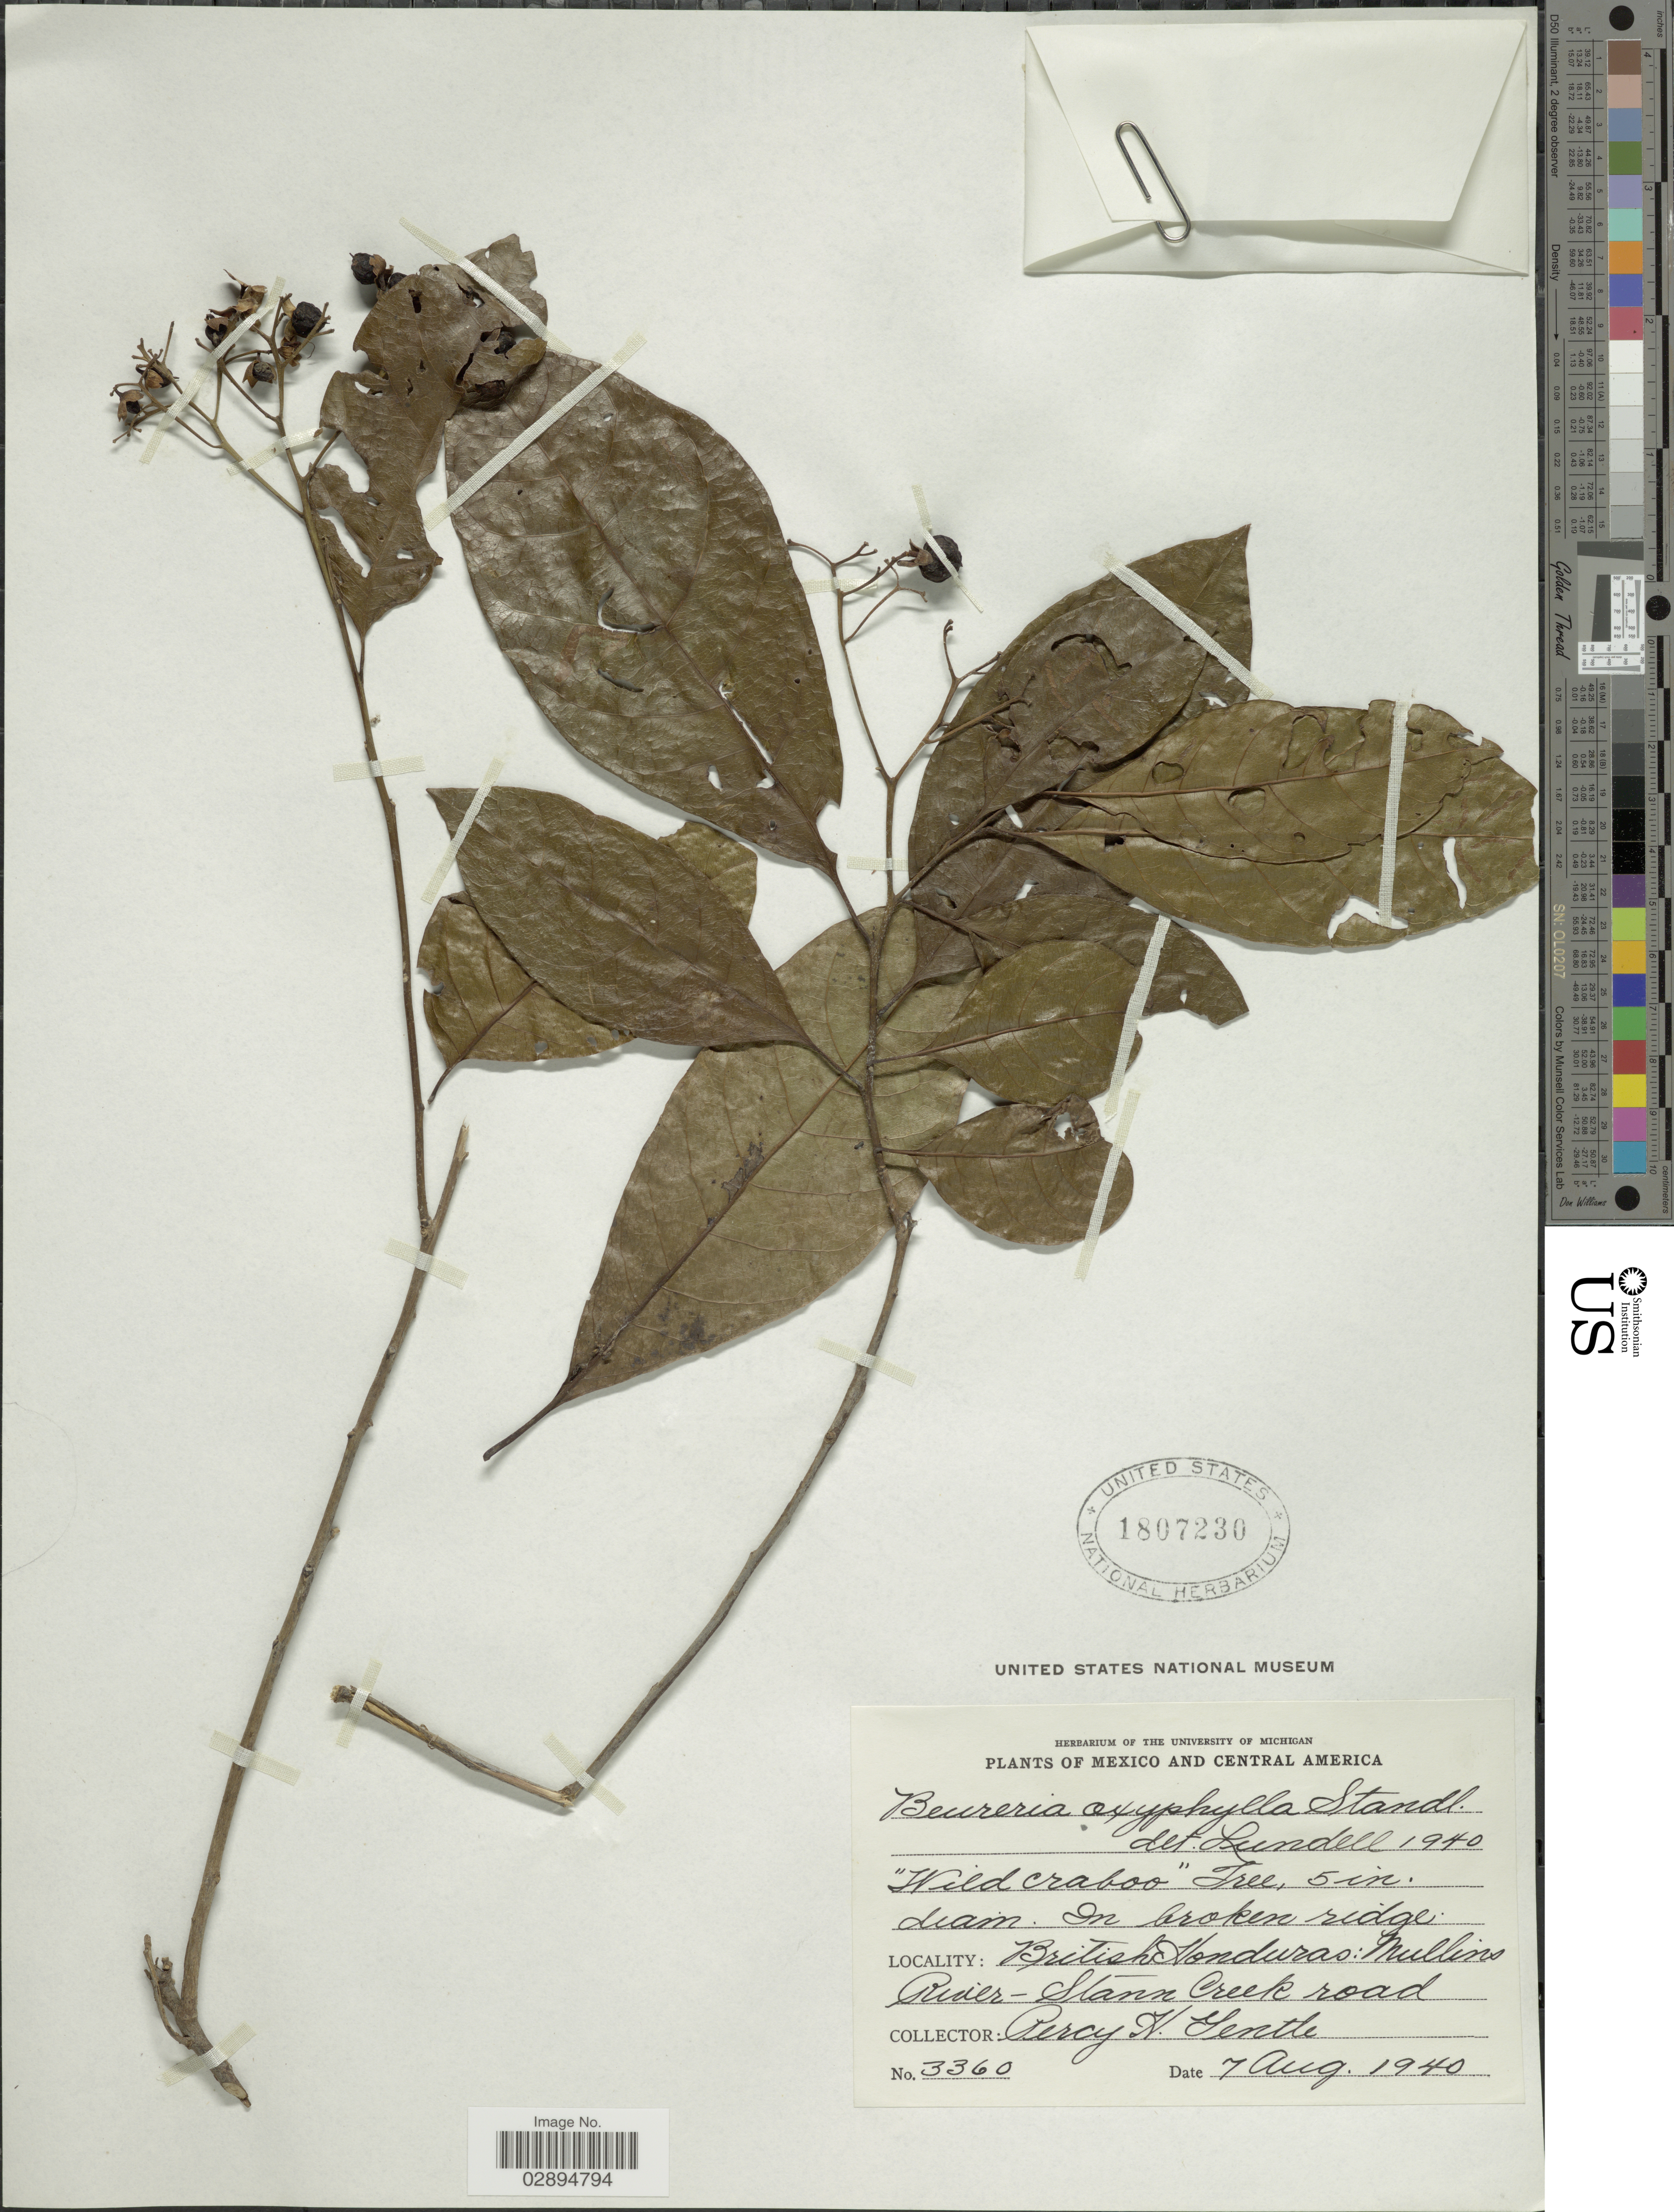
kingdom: Plantae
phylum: Tracheophyta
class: Magnoliopsida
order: Boraginales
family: Ehretiaceae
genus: Bourreria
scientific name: Bourreria oxyphylla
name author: Standl.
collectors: P. H. Gentle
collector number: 3360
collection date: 1940-08-07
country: Belize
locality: British Honduras: Mullins River - Stann Creek road.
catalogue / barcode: US 1807230